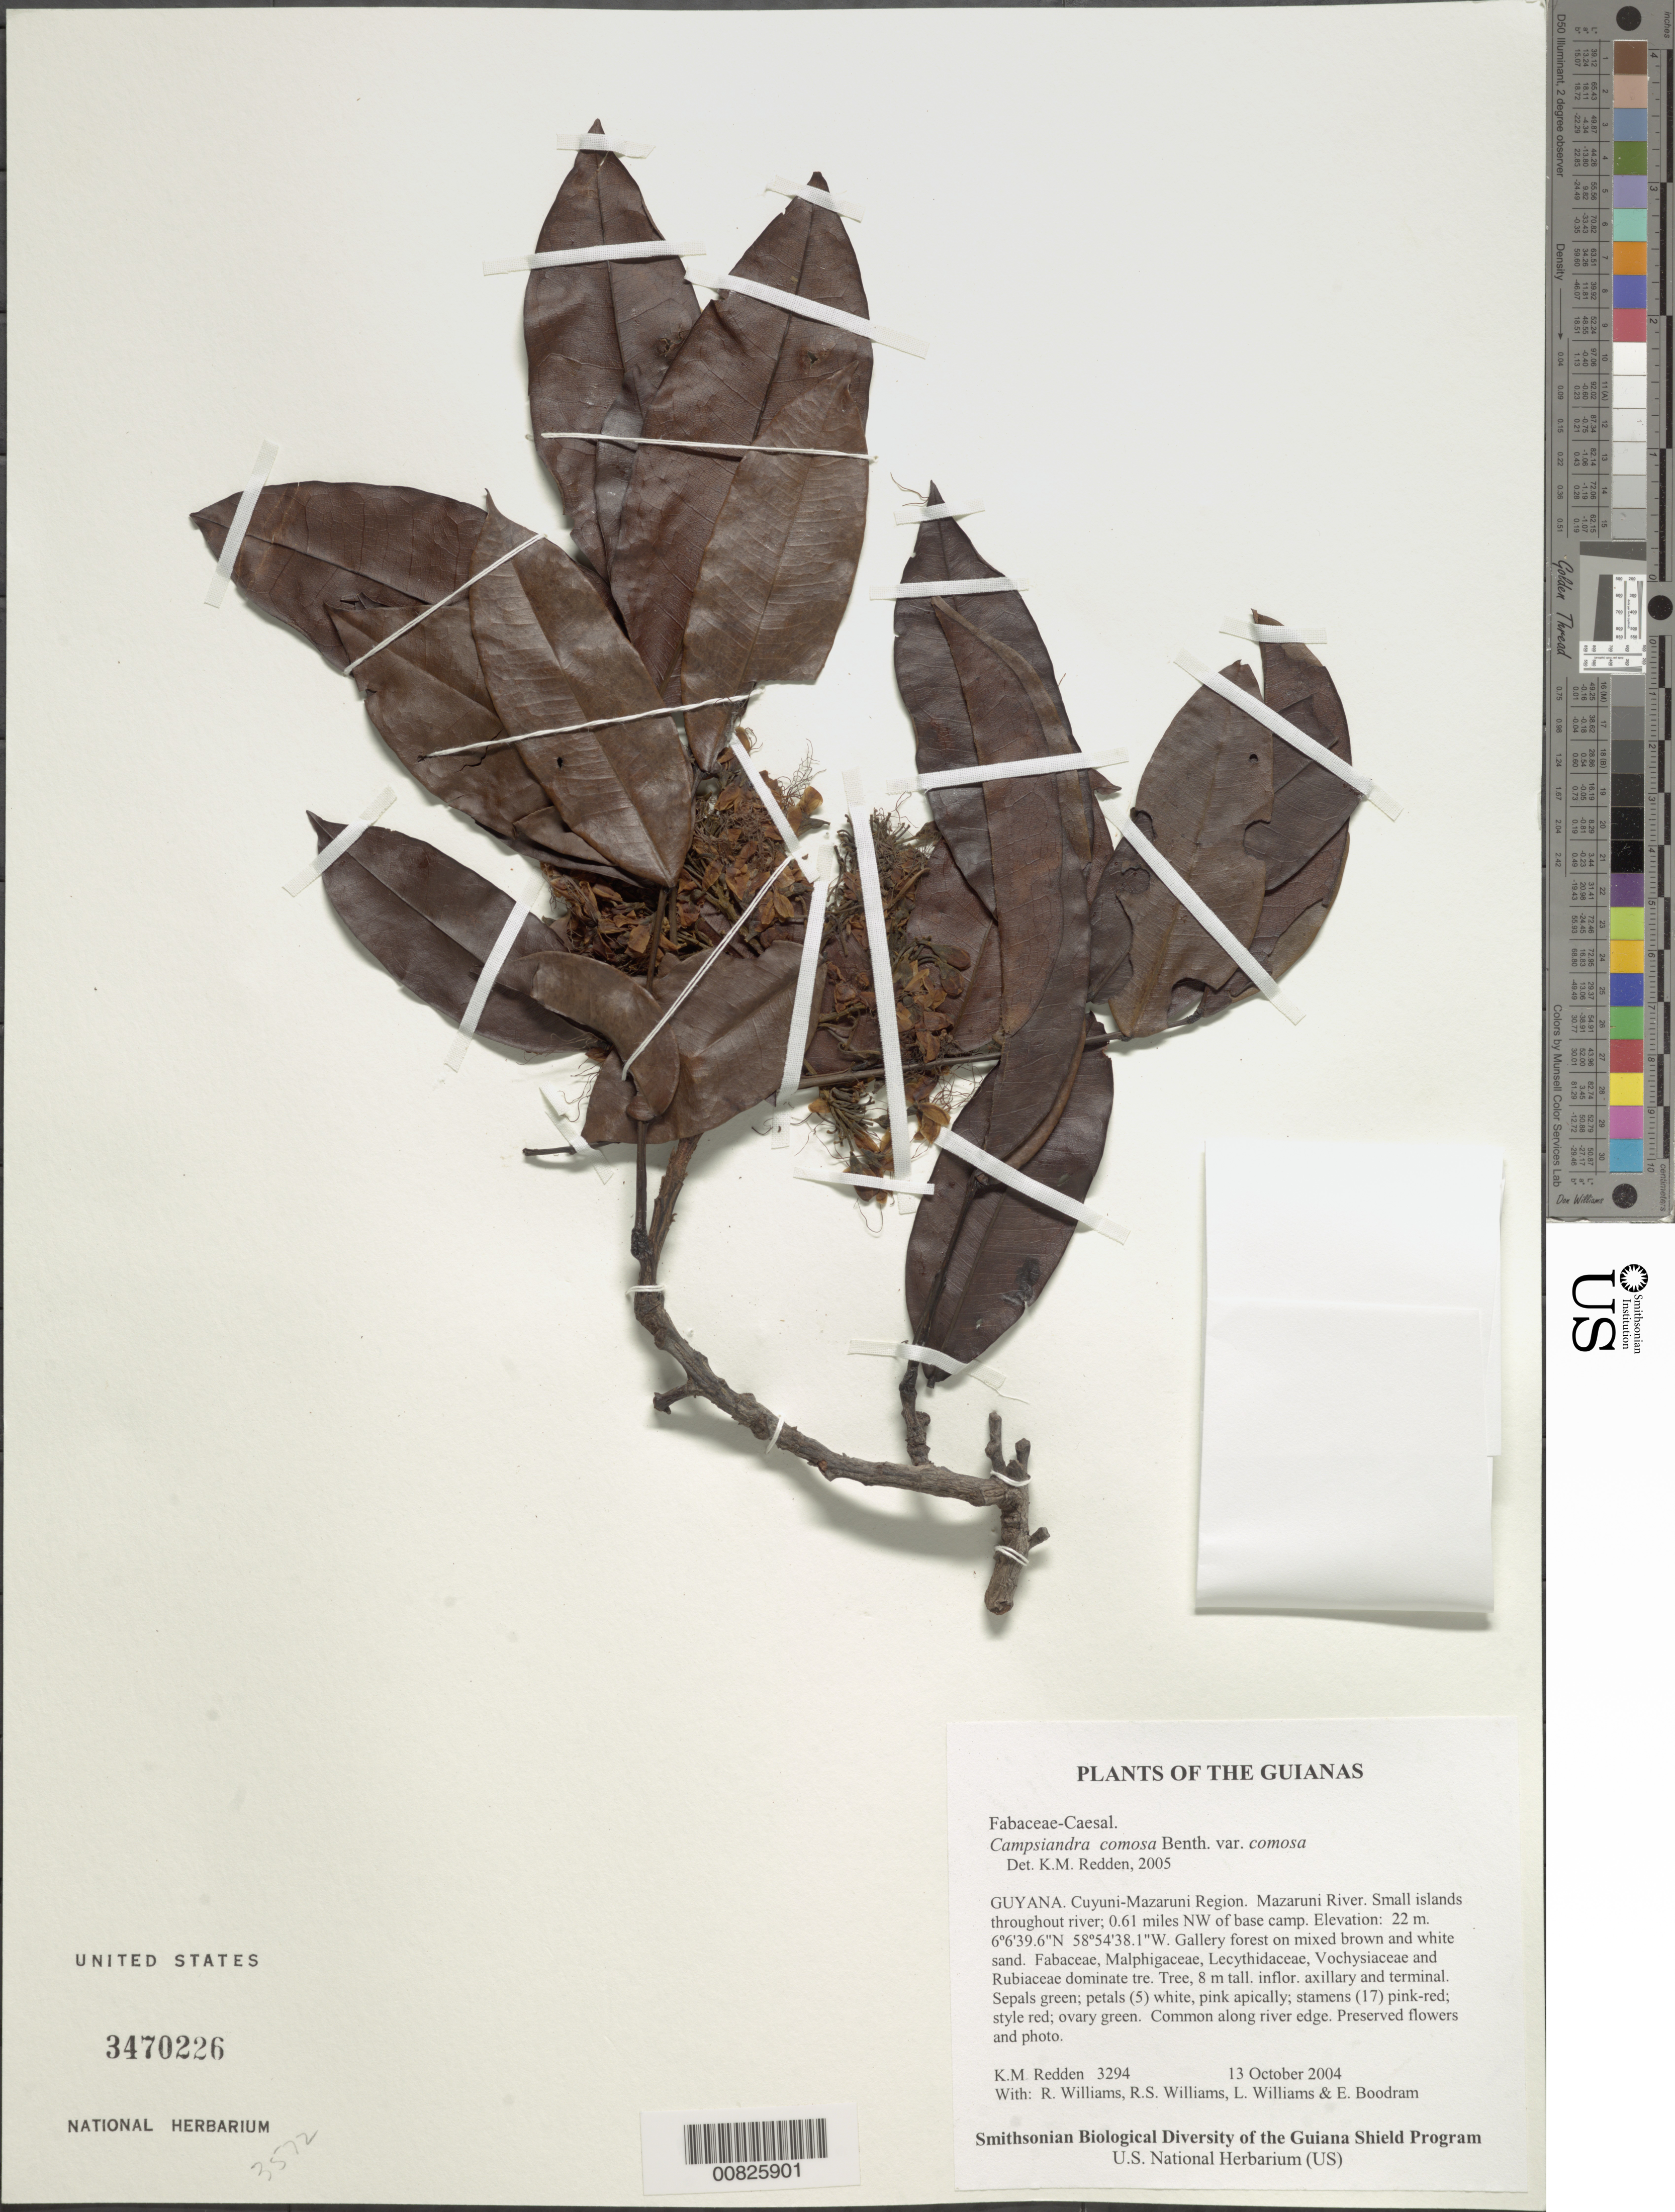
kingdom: Plantae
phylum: Tracheophyta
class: Magnoliopsida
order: Fabales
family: Fabaceae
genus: Campsiandra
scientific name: Campsiandra comosa var. comosa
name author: Benth.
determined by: Redden, K. M.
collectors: K. M. Redden, R. Williams, R. S. Williams, L. Williams & E. Boodram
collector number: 3294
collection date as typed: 13 October 2004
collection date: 2004-10-13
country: Guyana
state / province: Cuyuni-Mazaruni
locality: Mazaruni River. Small islands throughout river; 0.61 miles NW of base camp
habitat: Gallery forest on mixed brown/white sand. Fabaceae, Malpighiaceae, Lecythidaceae, Vochysiaceae and Rubiaceae dominant trees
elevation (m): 22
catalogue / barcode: US 3470226